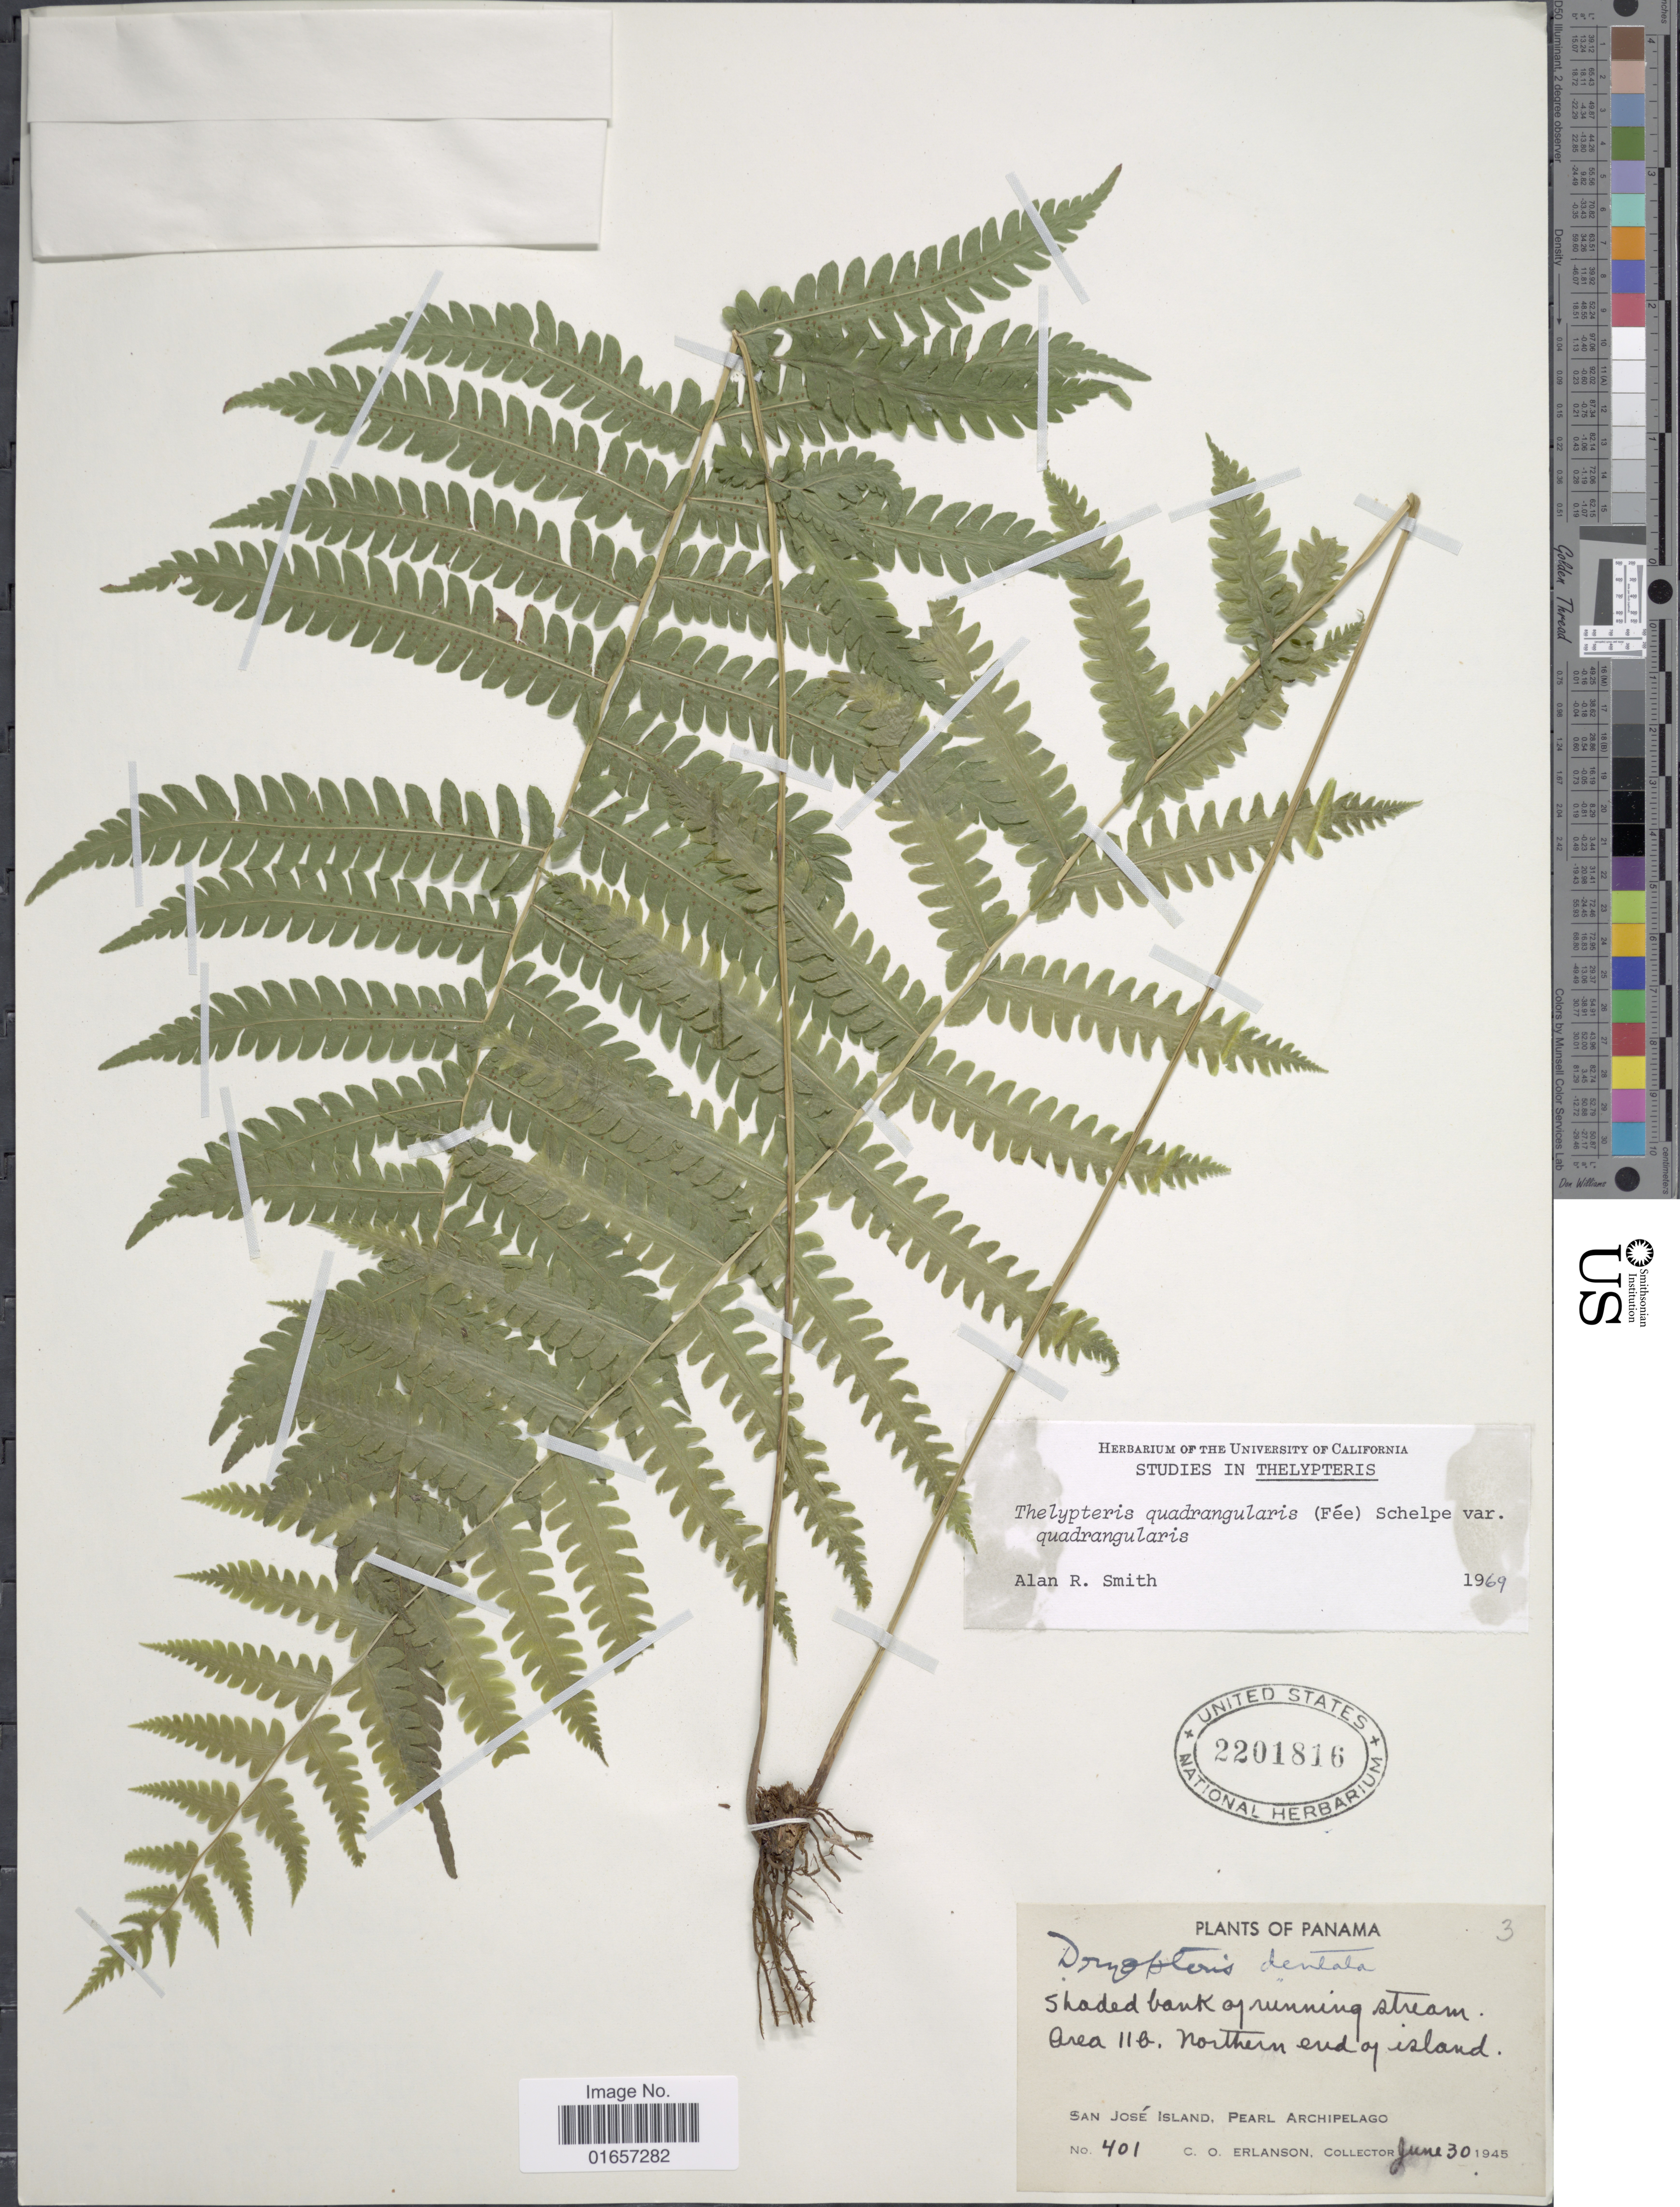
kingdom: Plantae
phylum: Tracheophyta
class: Polypodiopsida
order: Polypodiales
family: Thelypteridaceae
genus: Christella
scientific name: Christella hispidula var. hispidula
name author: (Decne.) Holttum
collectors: C. O. Erlanson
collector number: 401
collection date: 1945-06-30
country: Panama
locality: Area 11b, northern end of Island, San José Islan, Pearl Archipelago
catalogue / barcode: US 2201816